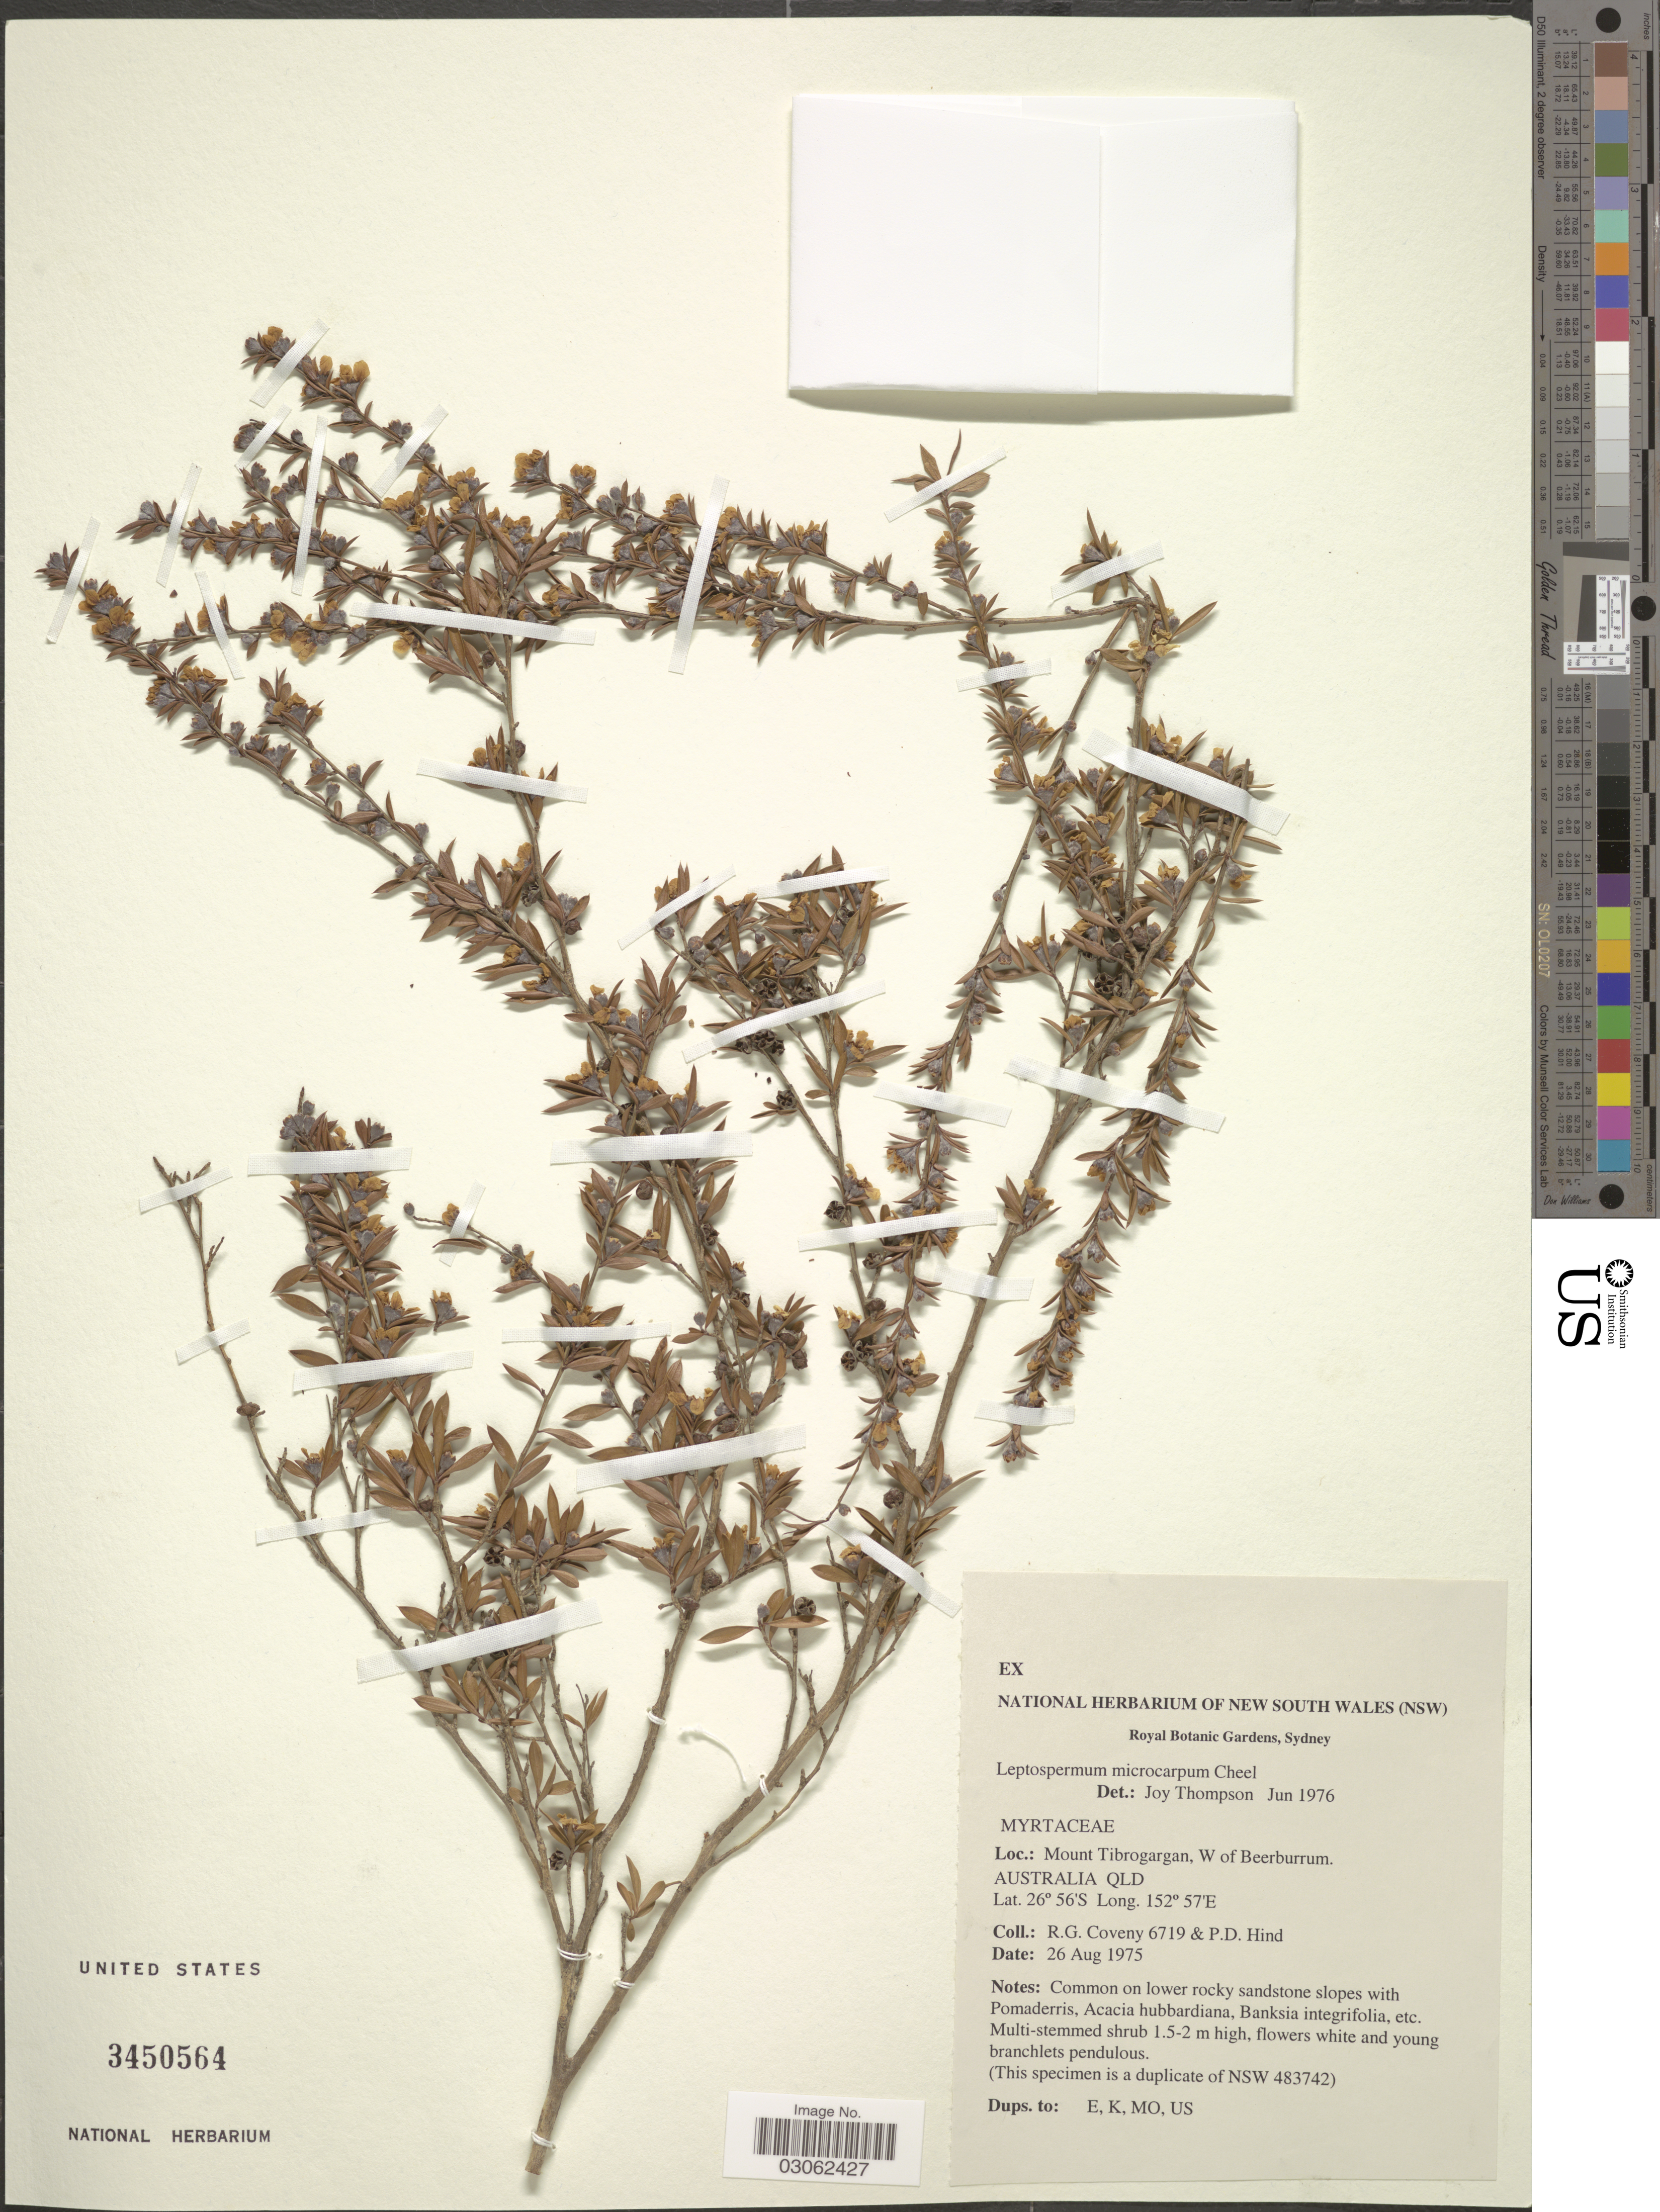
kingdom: Plantae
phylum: Tracheophyta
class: Magnoliopsida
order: Myrtales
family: Myrtaceae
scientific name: Gaudium microcarpum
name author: (Cheel) P.G. Wilson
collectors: R. Coveny & P. Hind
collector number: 6719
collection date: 1975-08-26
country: Australia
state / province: Queensland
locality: Mount Tibrogargan, W of Beerburrum. Australia QLD.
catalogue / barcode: US 3450564